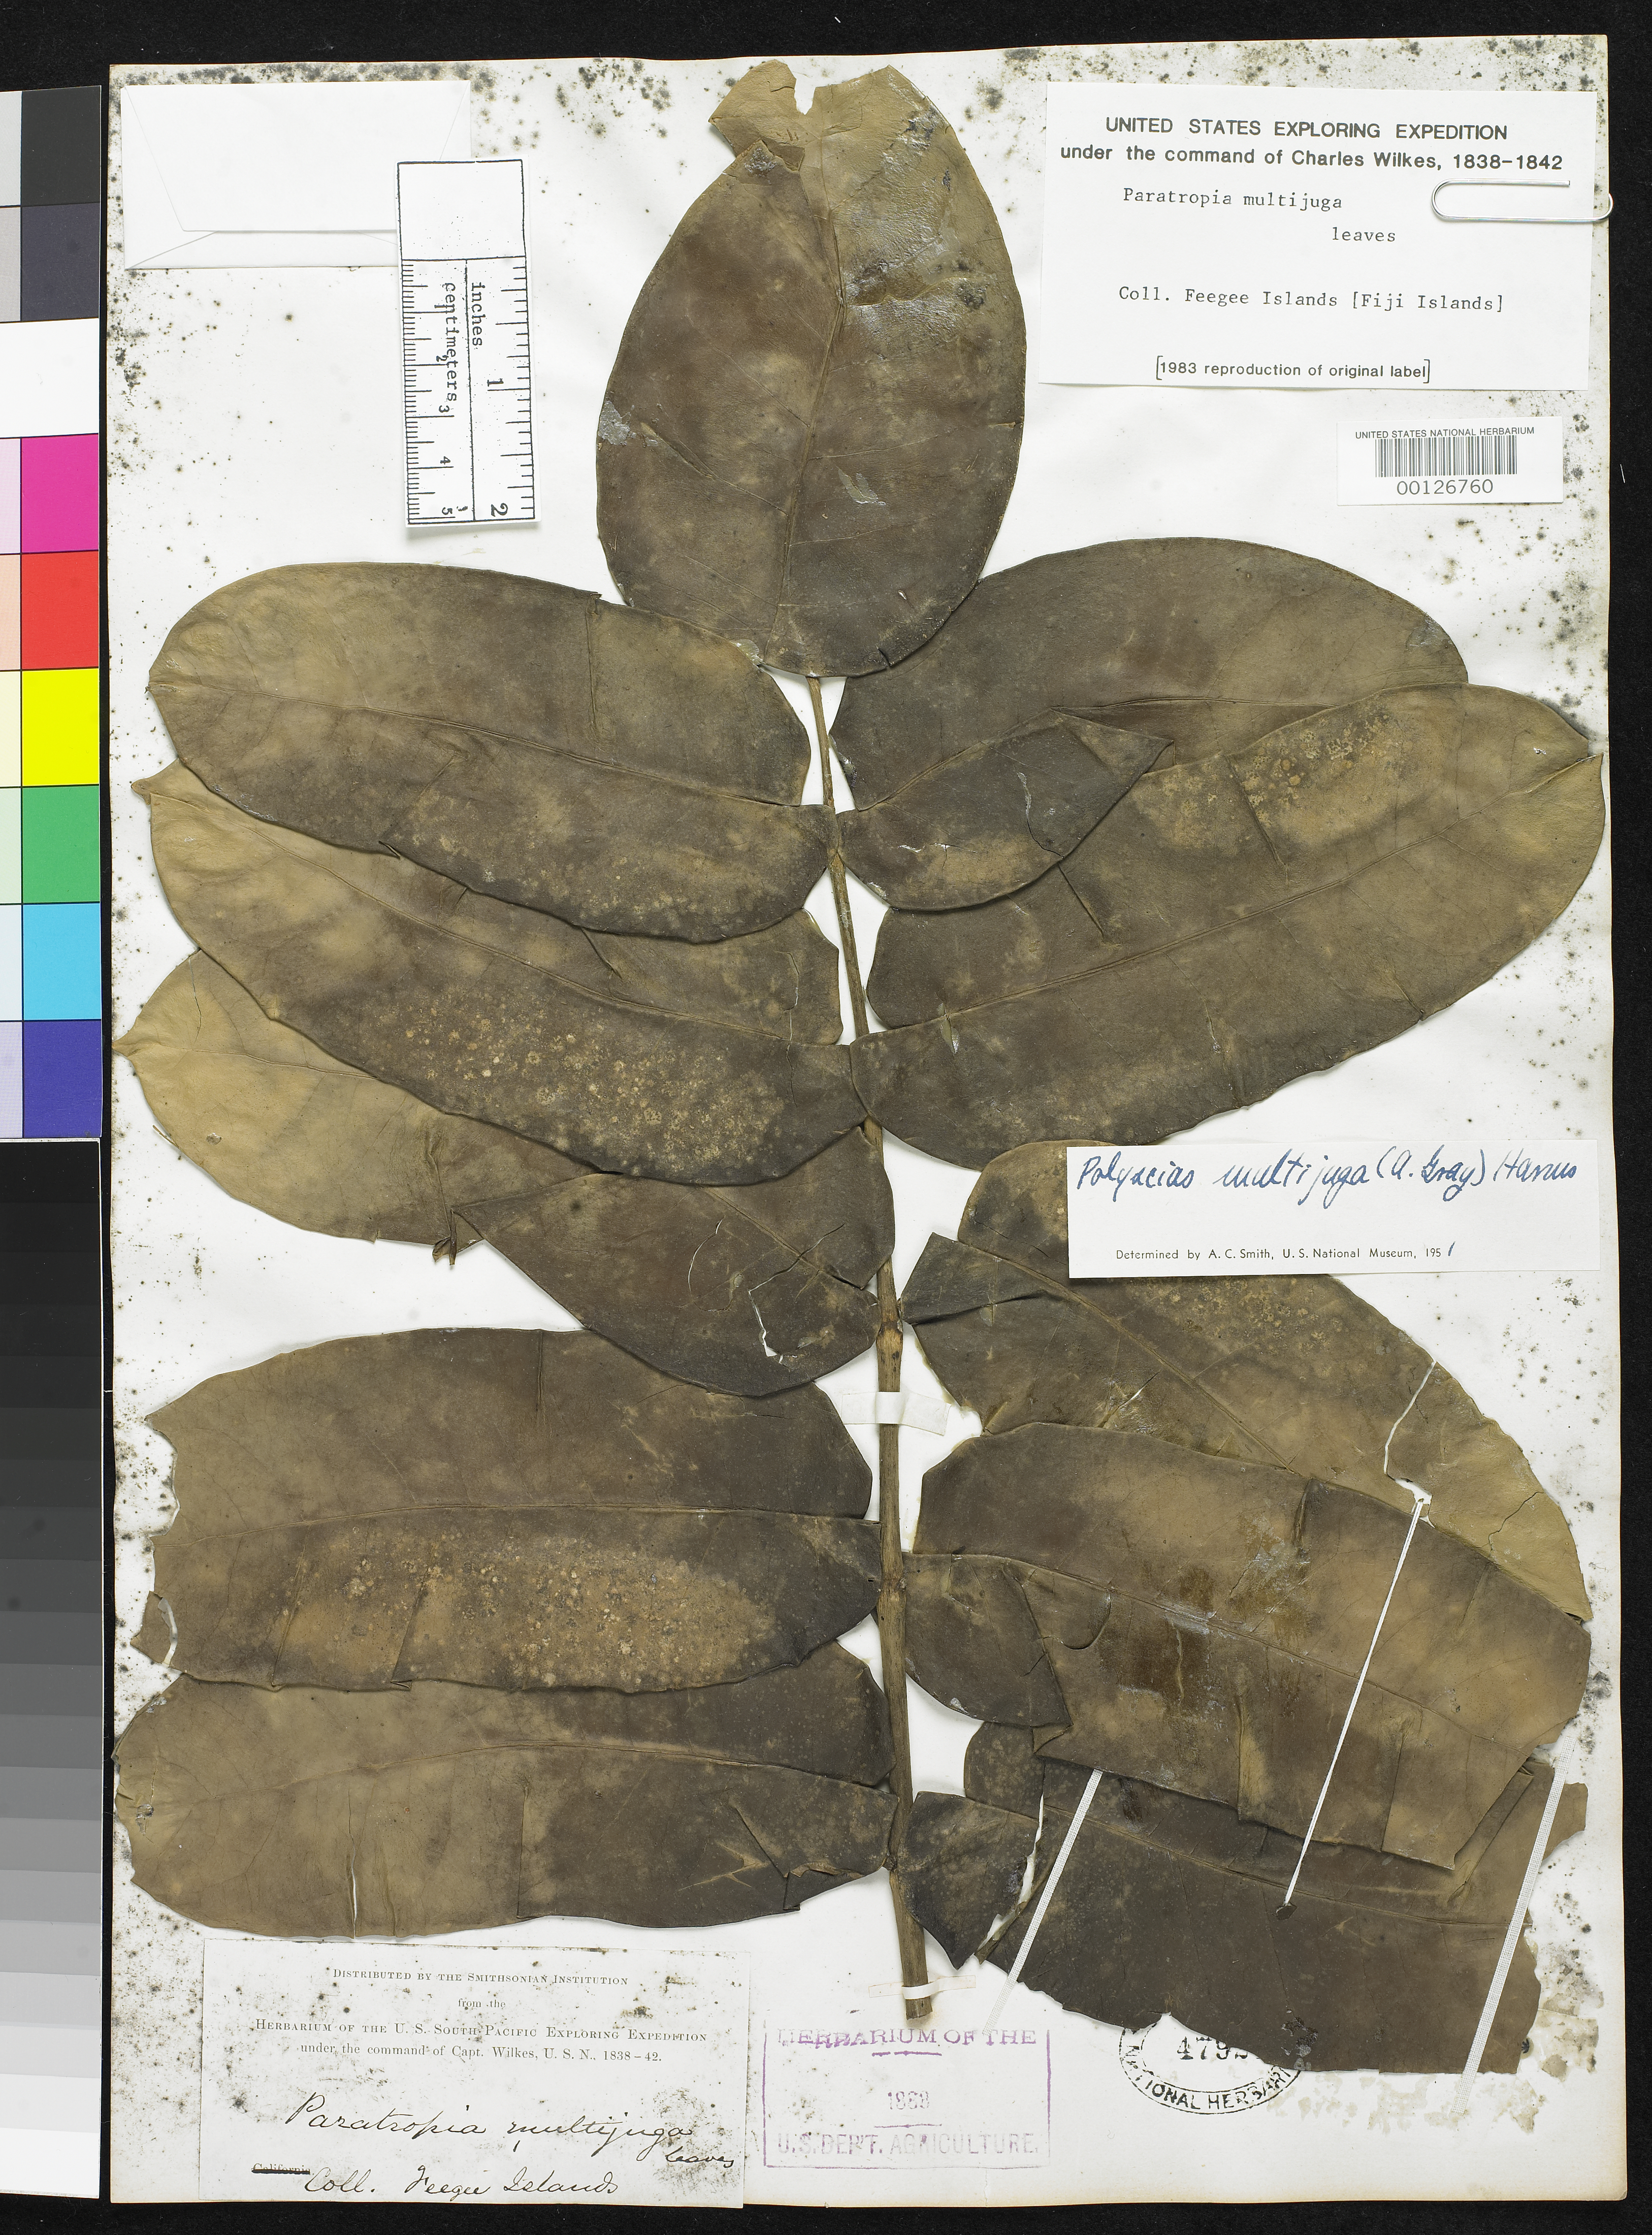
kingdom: Plantae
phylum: Tracheophyta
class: Magnoliopsida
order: Apiales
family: Araliaceae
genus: Paratropia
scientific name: Paratropia multijuga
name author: A. Gray in Wilkes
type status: Type Collection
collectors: Wilkes Explor. Exped.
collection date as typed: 1838 to -- --- 1842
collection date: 1838/1842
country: Fiji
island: Vanua Levu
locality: Sandalwood Bay. [Vanua Levu Group]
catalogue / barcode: US 47924